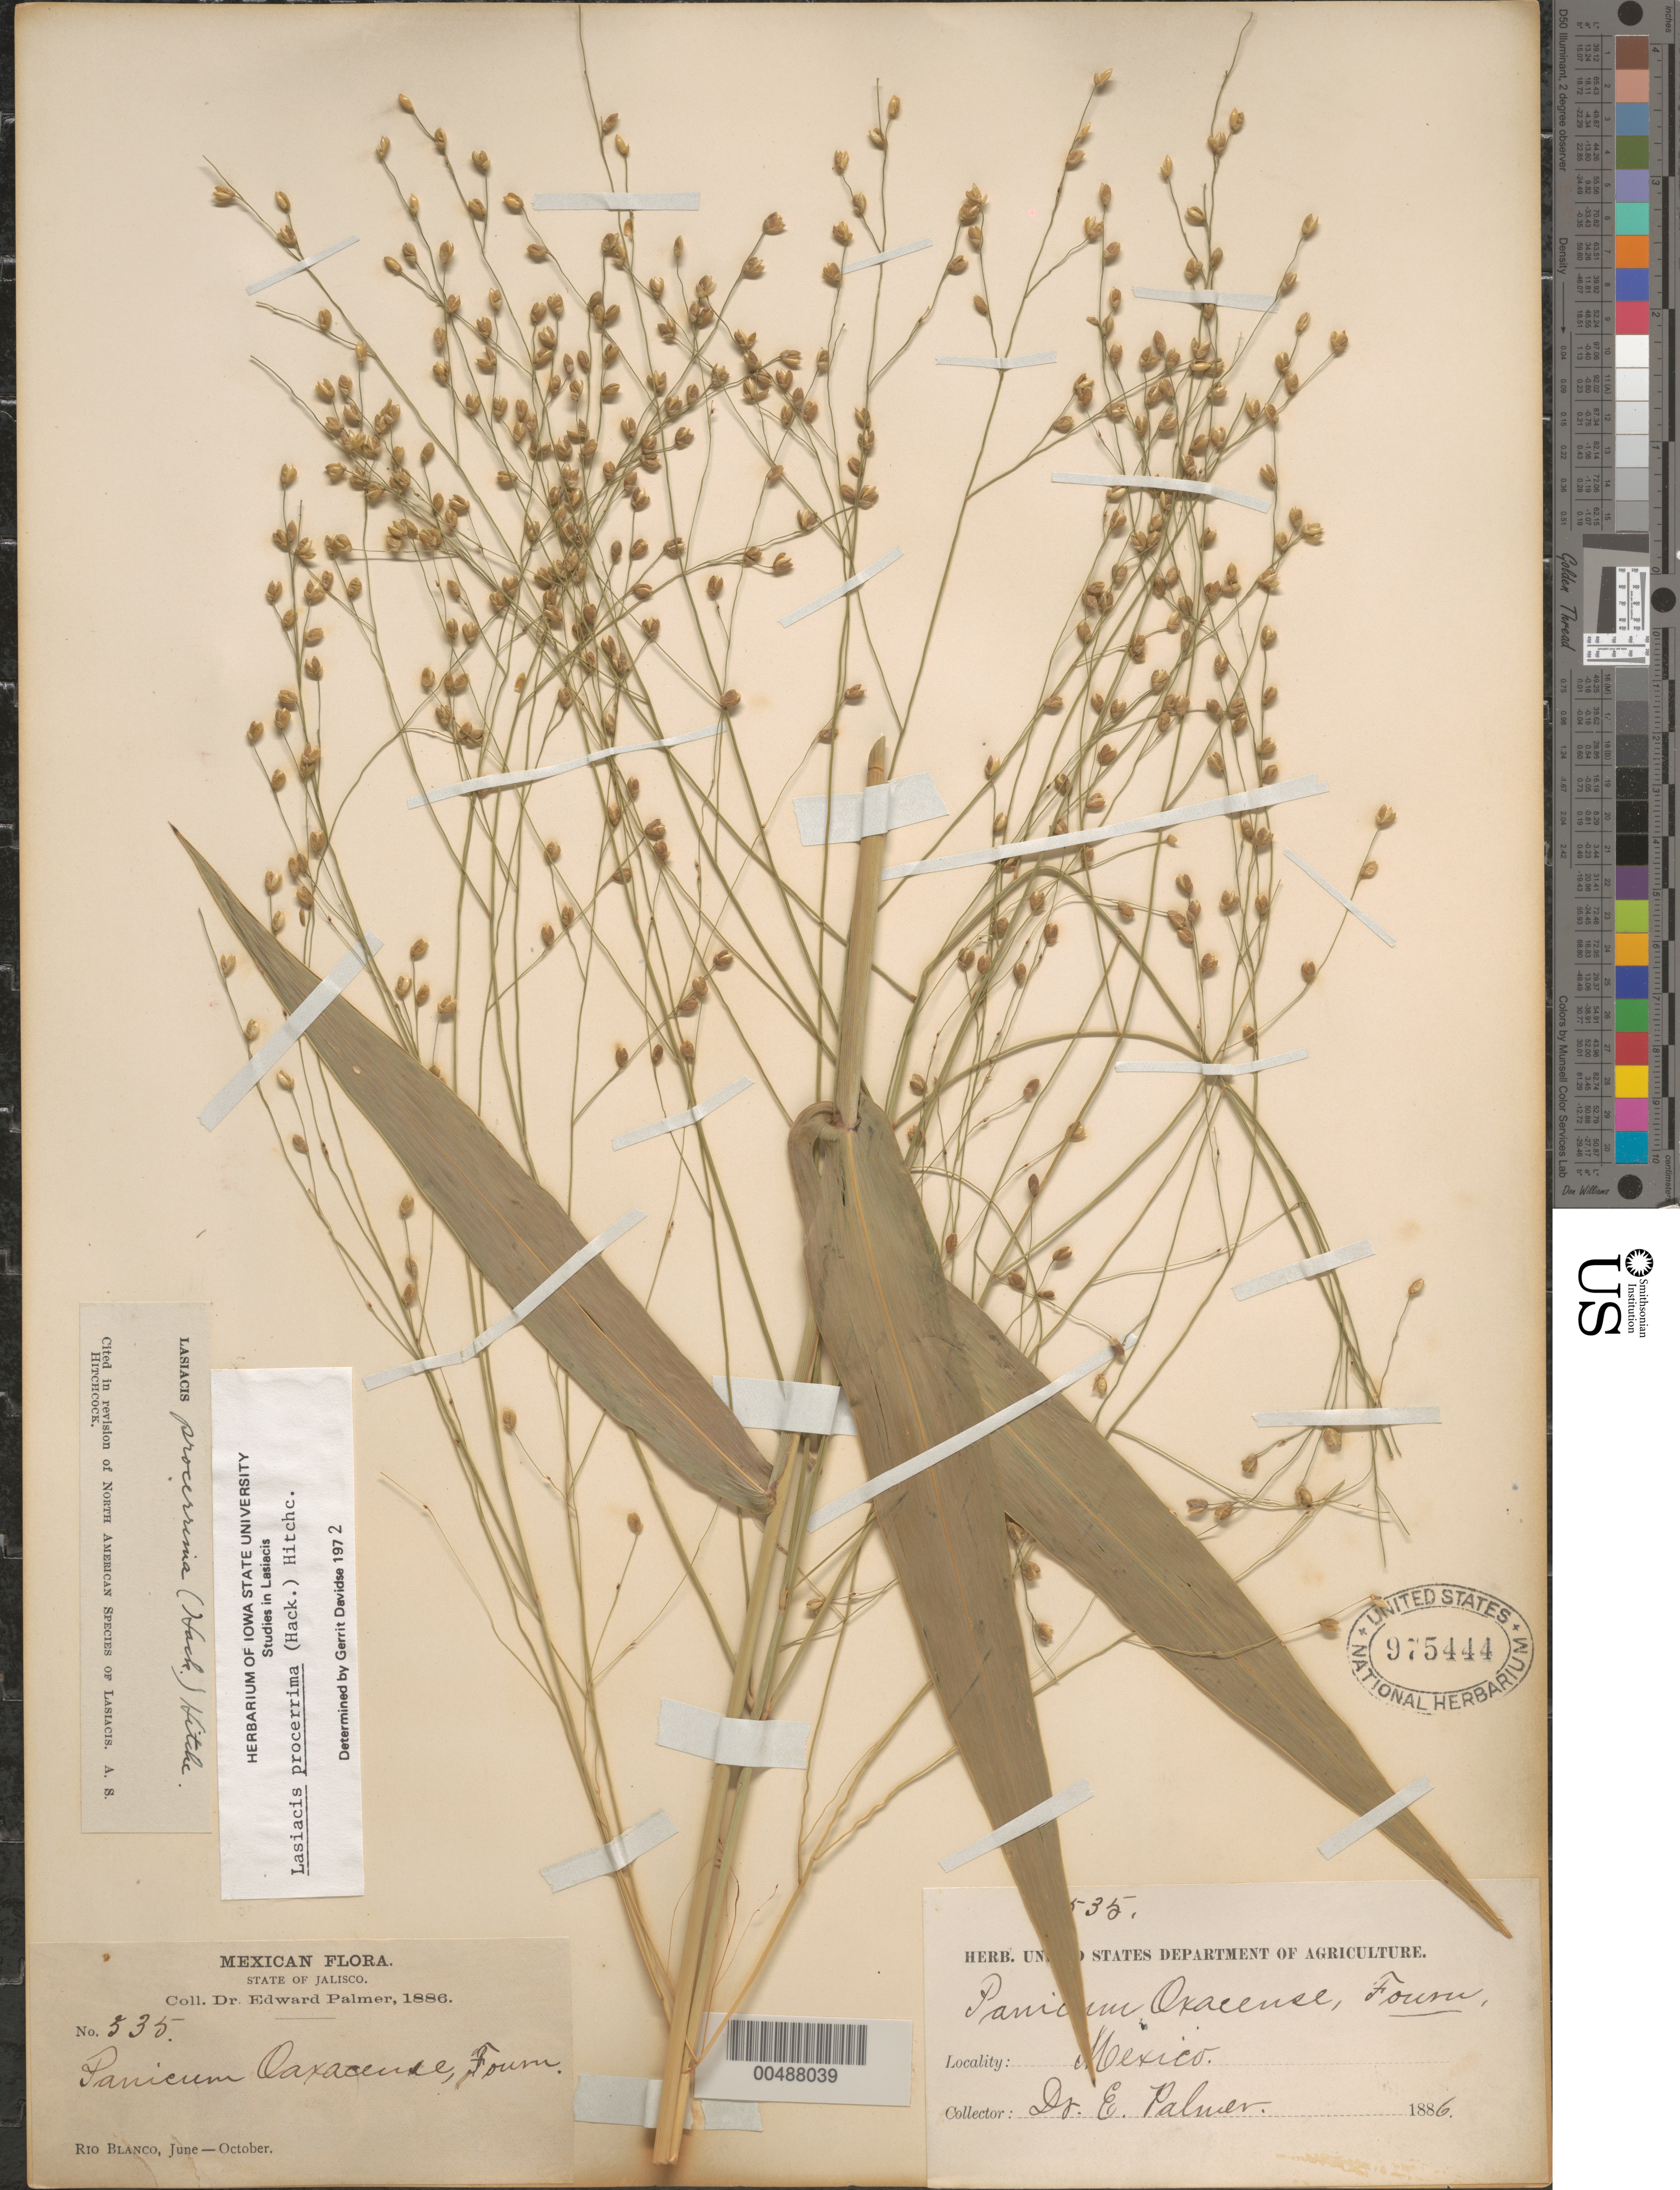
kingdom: Plantae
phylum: Tracheophyta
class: Liliopsida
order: Poales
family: Poaceae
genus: Lasiacis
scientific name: Lasiacis procerrima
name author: (Hack.) Hitchc.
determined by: Davidse, Gerrit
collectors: E. Palmer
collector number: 535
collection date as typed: Jun 1886 to Oct 1886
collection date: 1886-06/1886-10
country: Mexico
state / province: Jalisco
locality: Rio Blanco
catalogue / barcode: US 975444